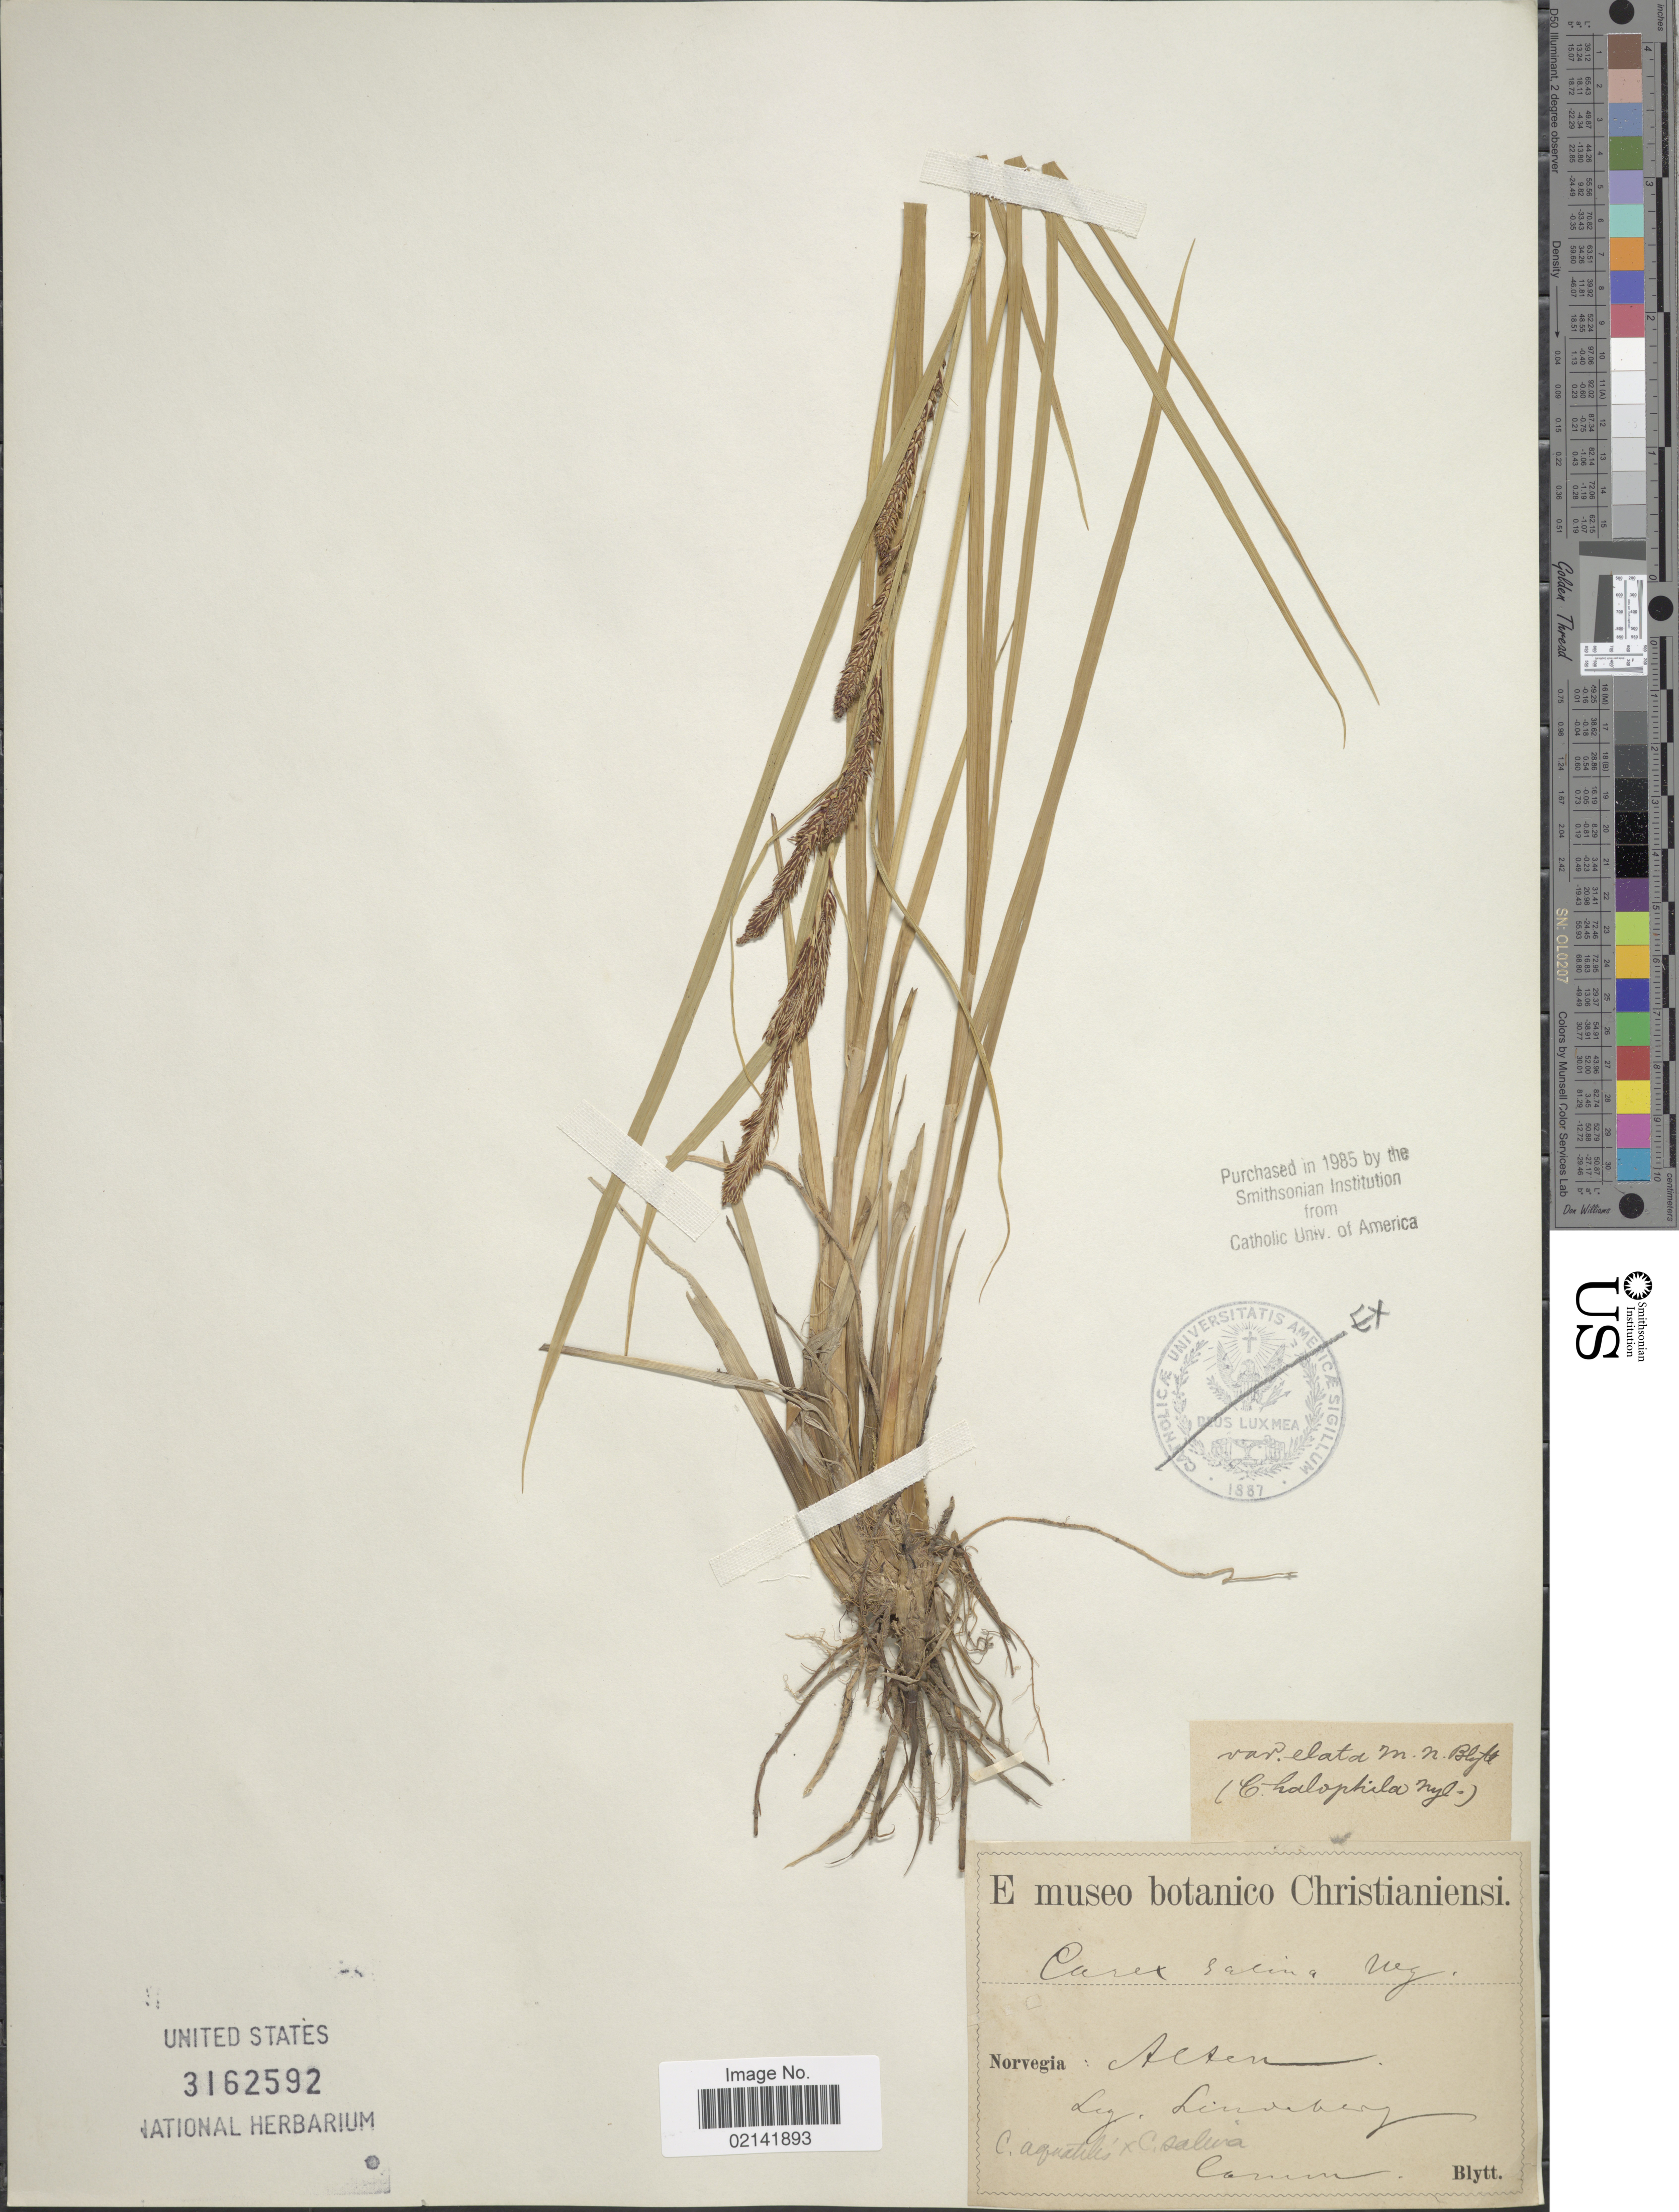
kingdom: Plantae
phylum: Tracheophyta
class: Liliopsida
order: Poales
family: Cyperaceae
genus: Carex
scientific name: Carex aquatilis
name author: Wahlenb.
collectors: -- Lindberg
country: Norway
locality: Norvegia: Acten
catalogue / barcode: US 3162592